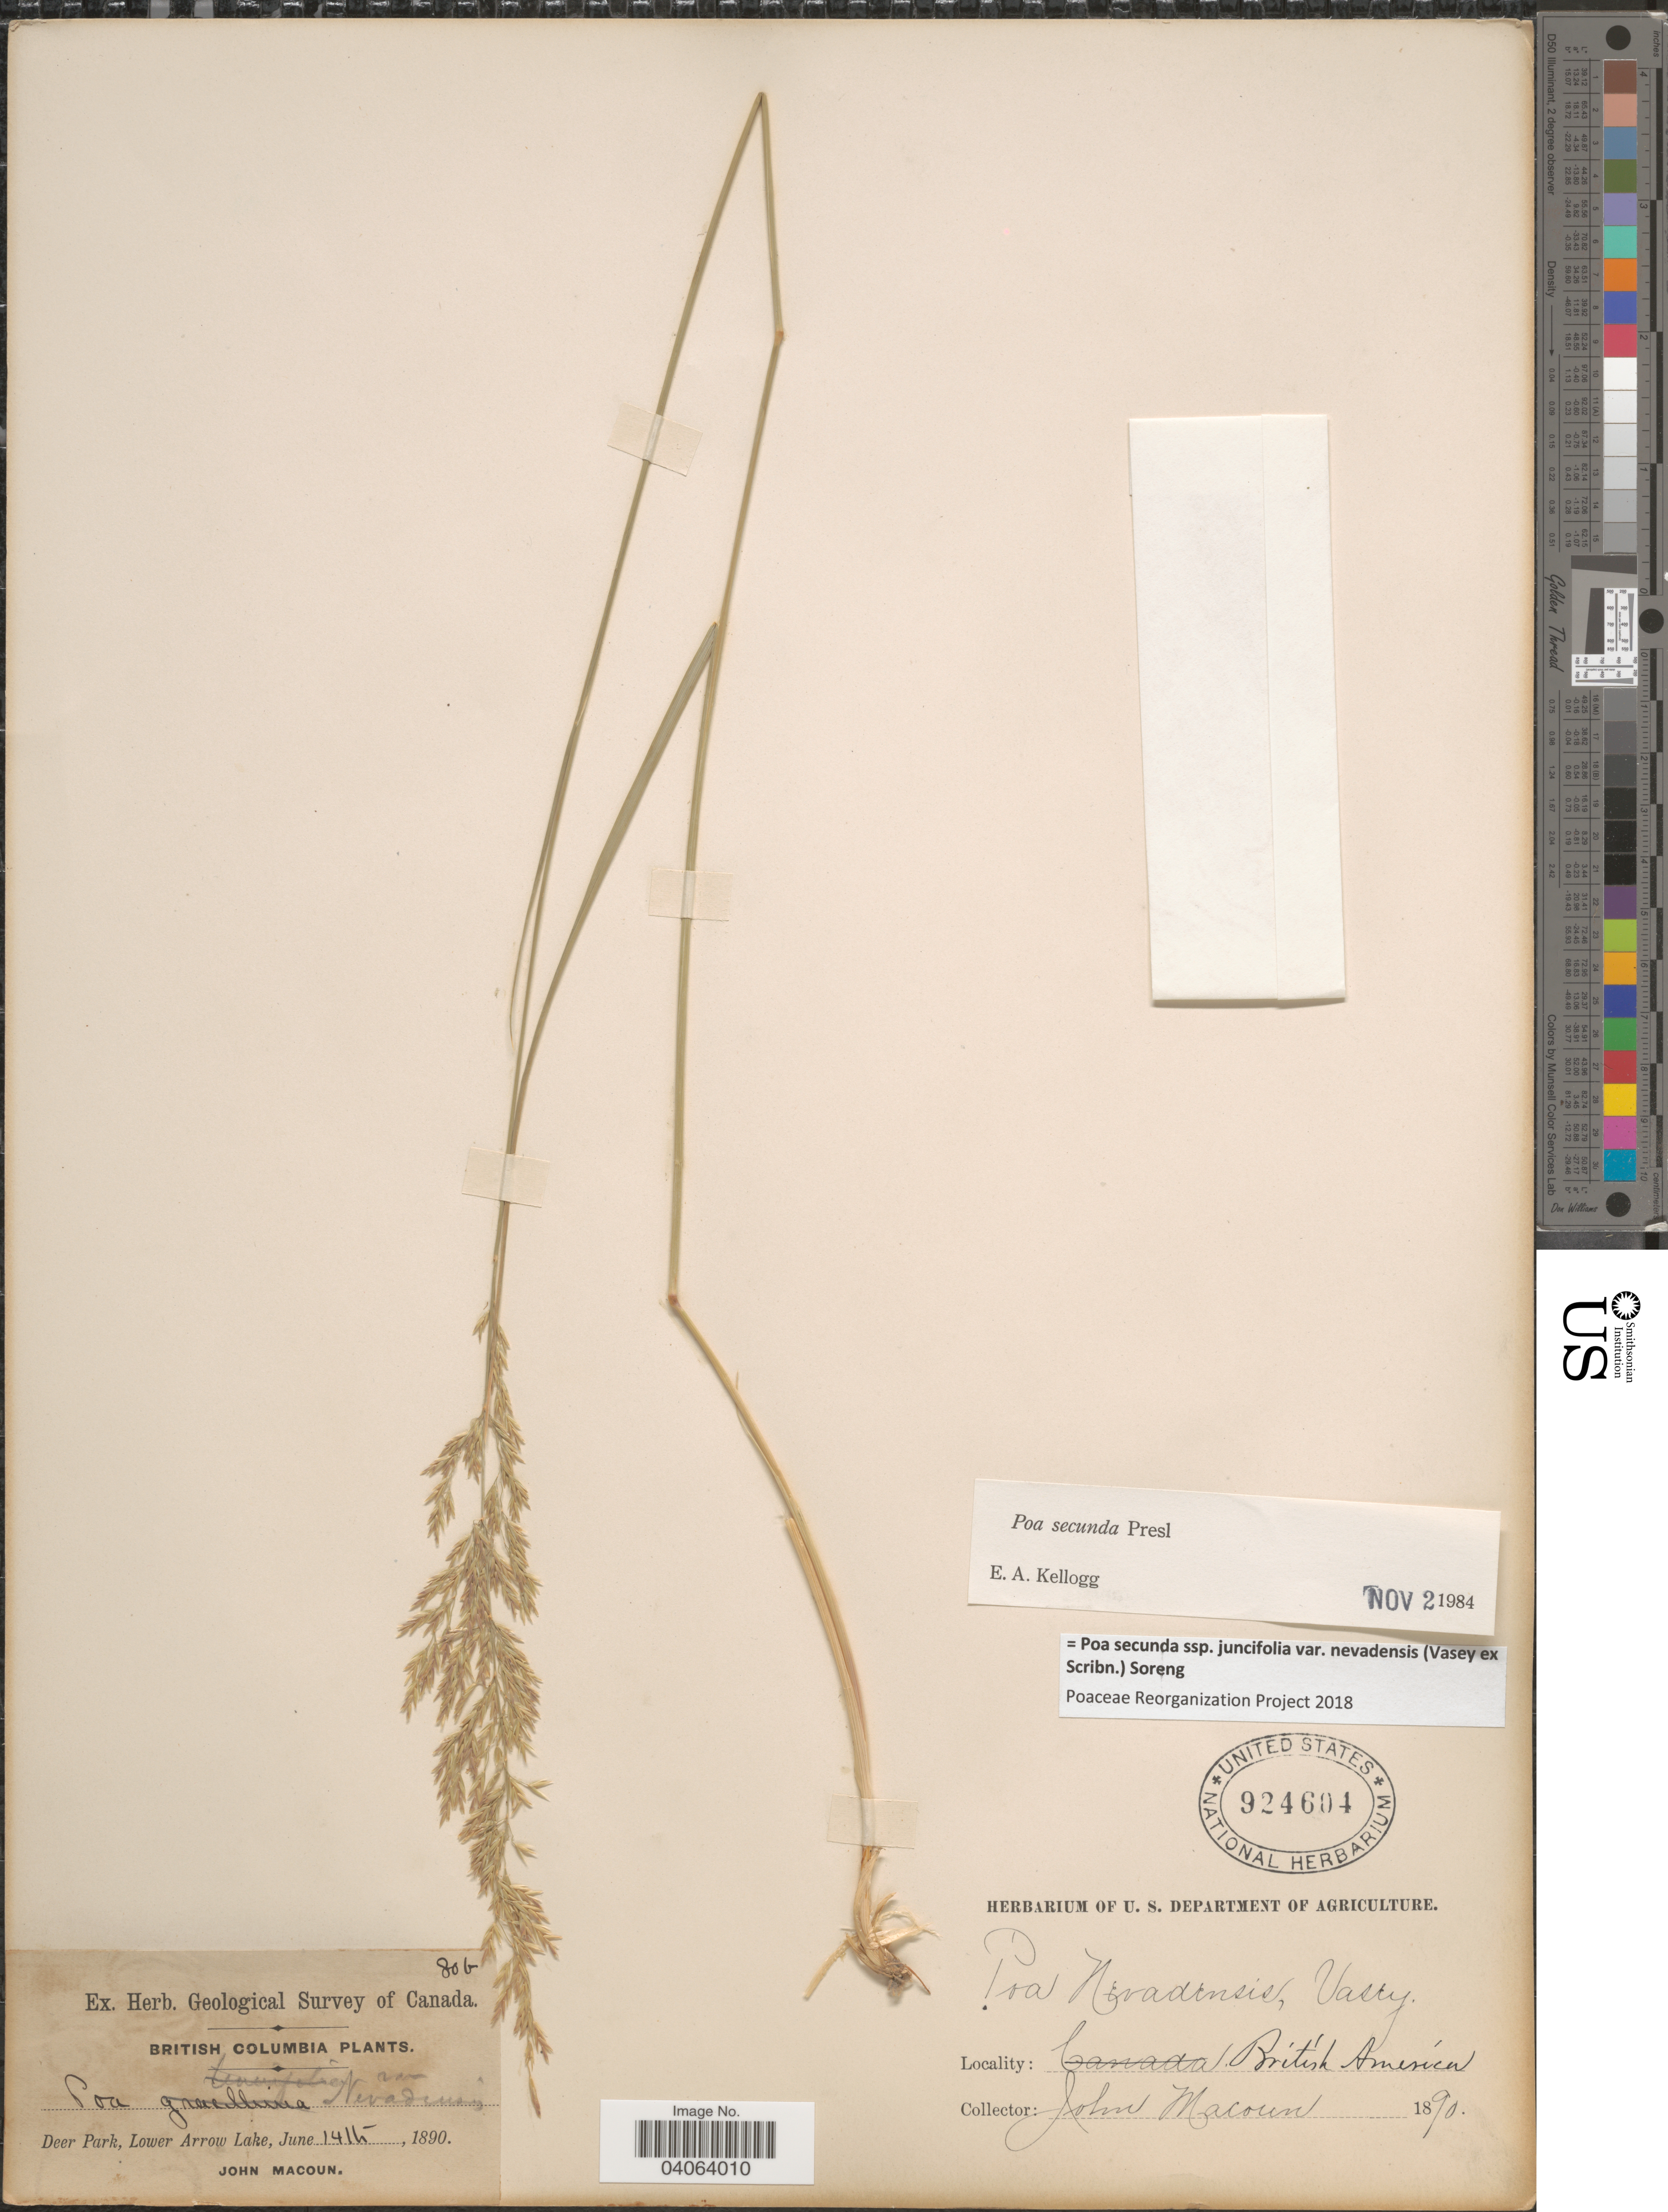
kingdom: Plantae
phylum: Tracheophyta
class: Liliopsida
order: Poales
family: Poaceae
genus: Poa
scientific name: Poa secunda subsp. juncifolia var. nevadensis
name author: (Vasey ex Scribn.) Soreng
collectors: J. Macoun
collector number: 806*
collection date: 1890-06-14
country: Canada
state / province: British Columbia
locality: Deer Park, Lower Arrow Lake.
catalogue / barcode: US 924604